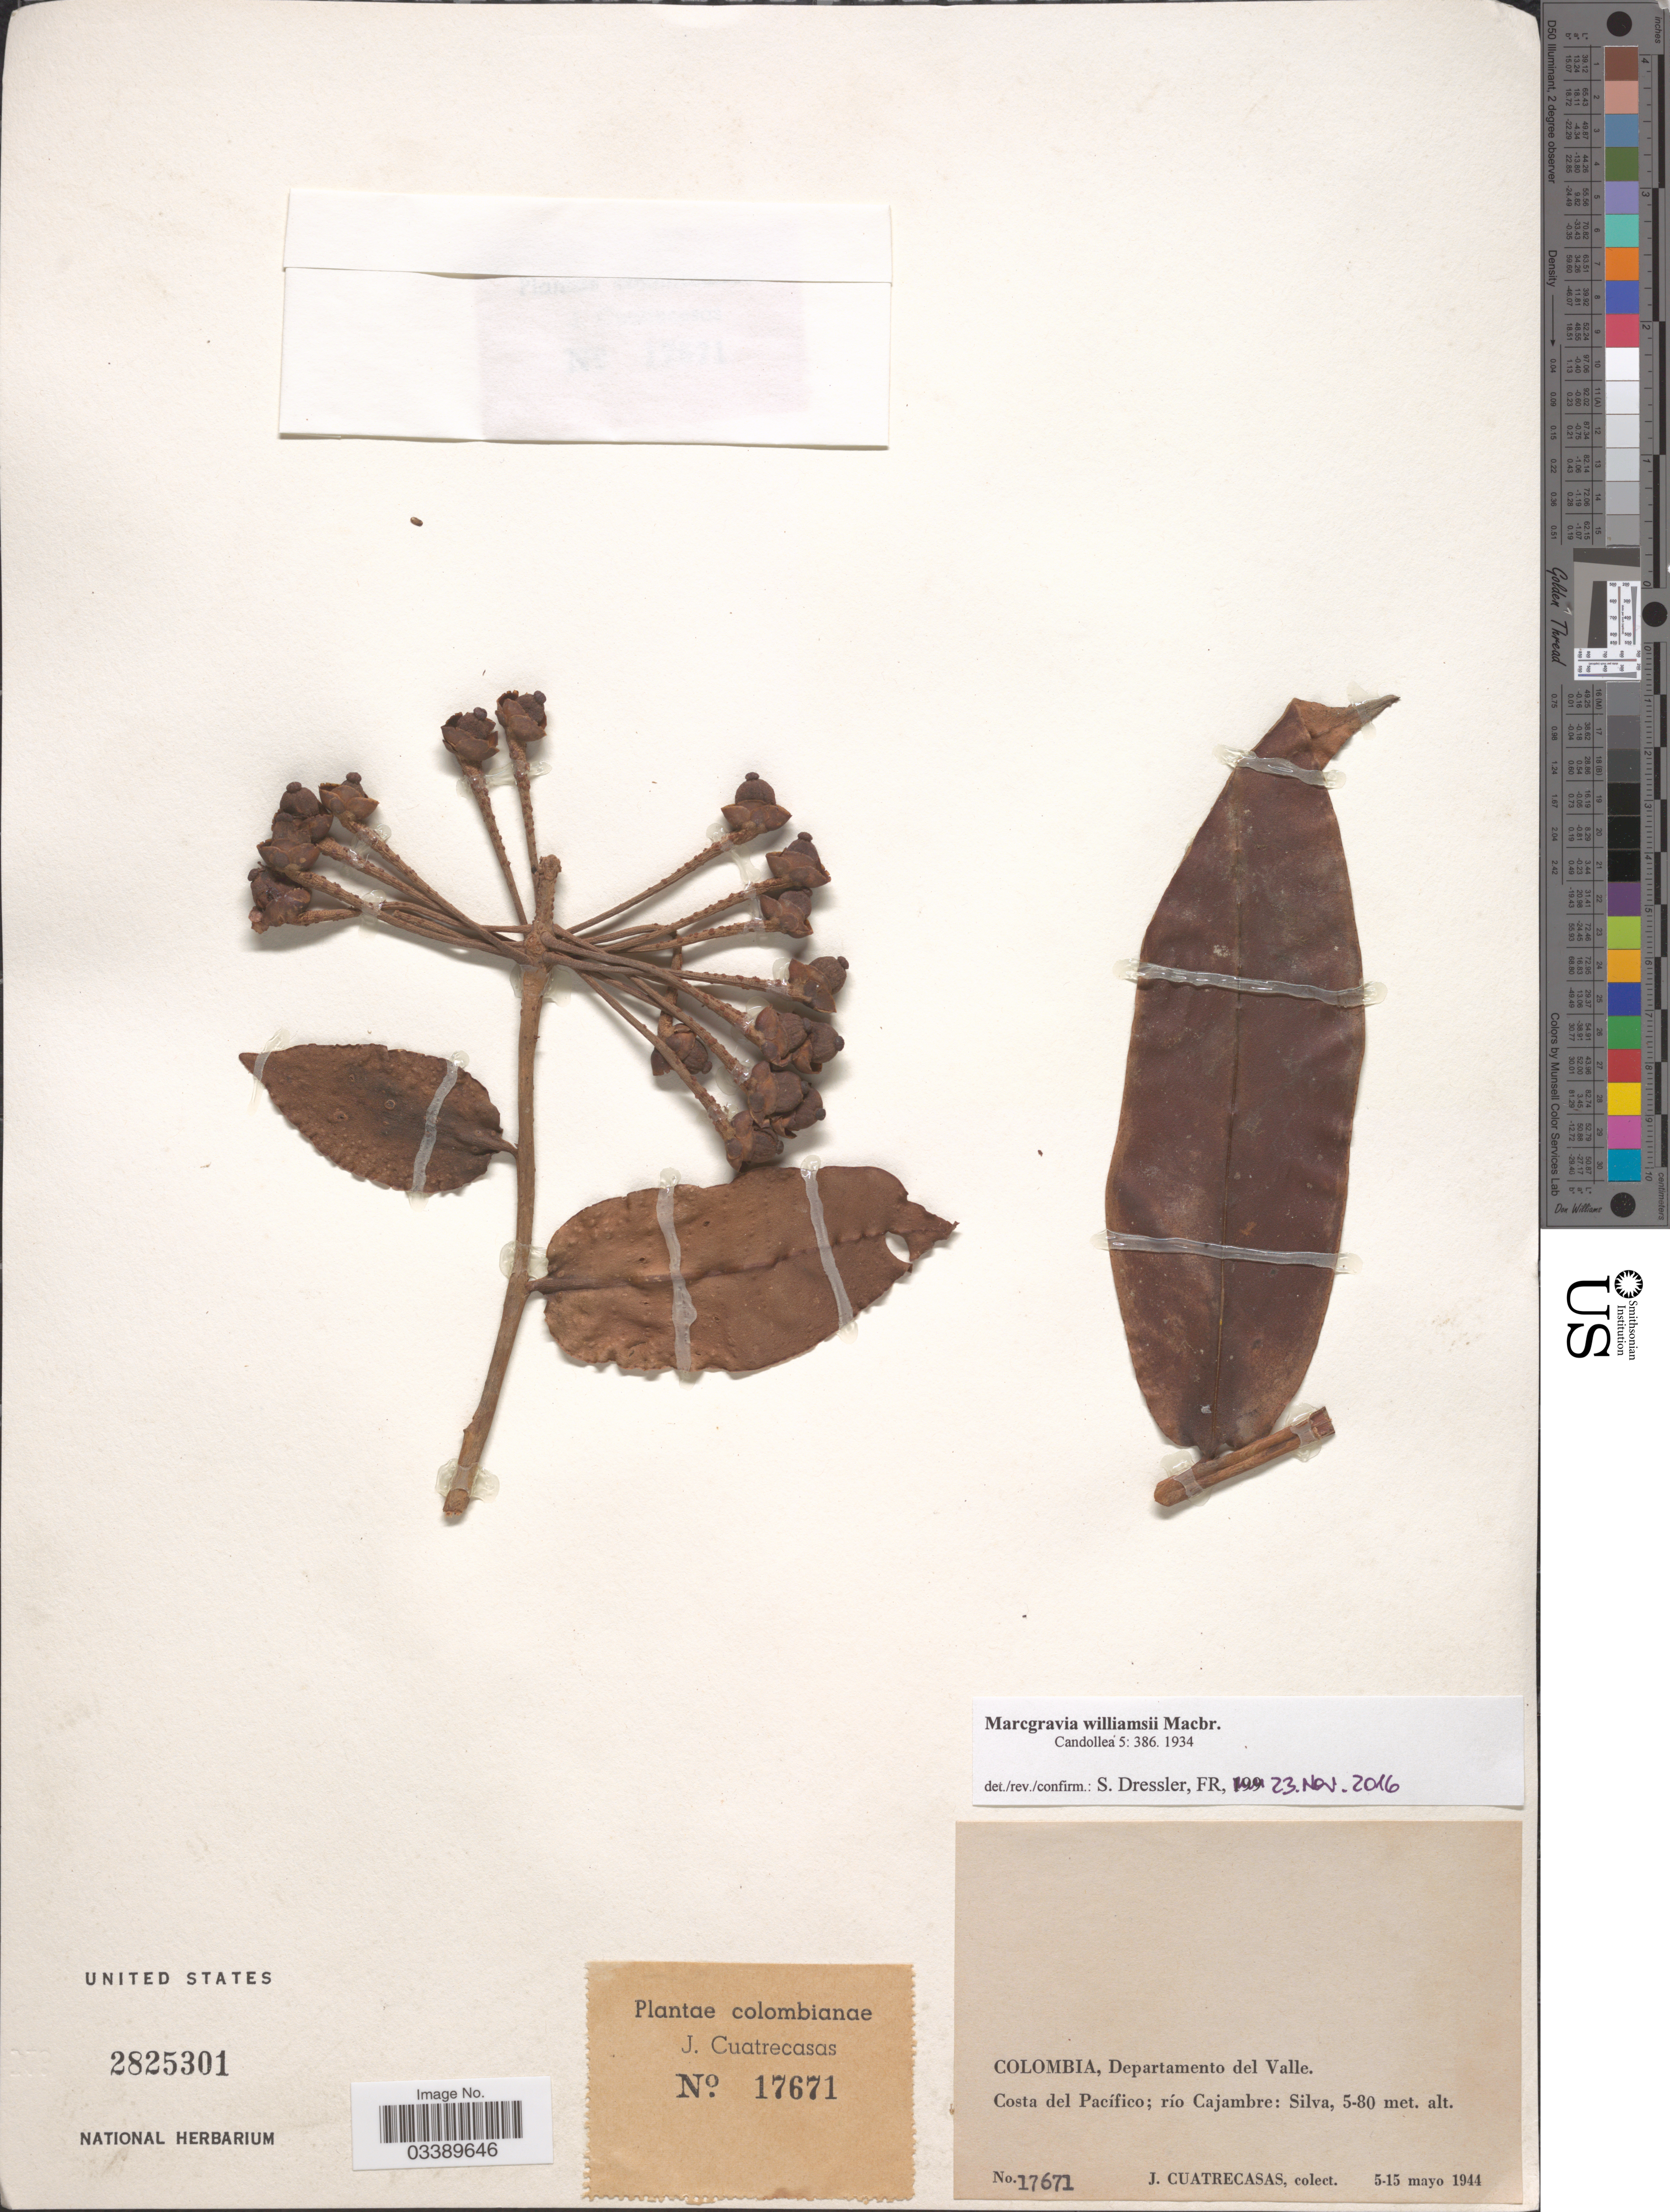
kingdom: Plantae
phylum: Tracheophyta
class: Magnoliopsida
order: Ericales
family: Marcgraviaceae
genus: Marcgravia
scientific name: Marcgravia williamsii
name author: J.F. Macbr.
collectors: J. Cuatrecasas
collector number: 17671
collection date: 1944-05-05/1944-05-15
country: Colombia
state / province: Valle del Cauca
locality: Departamento del Valle. Costa del Pacífico; río Cajambre: Silva.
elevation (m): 5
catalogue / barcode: US 2825301